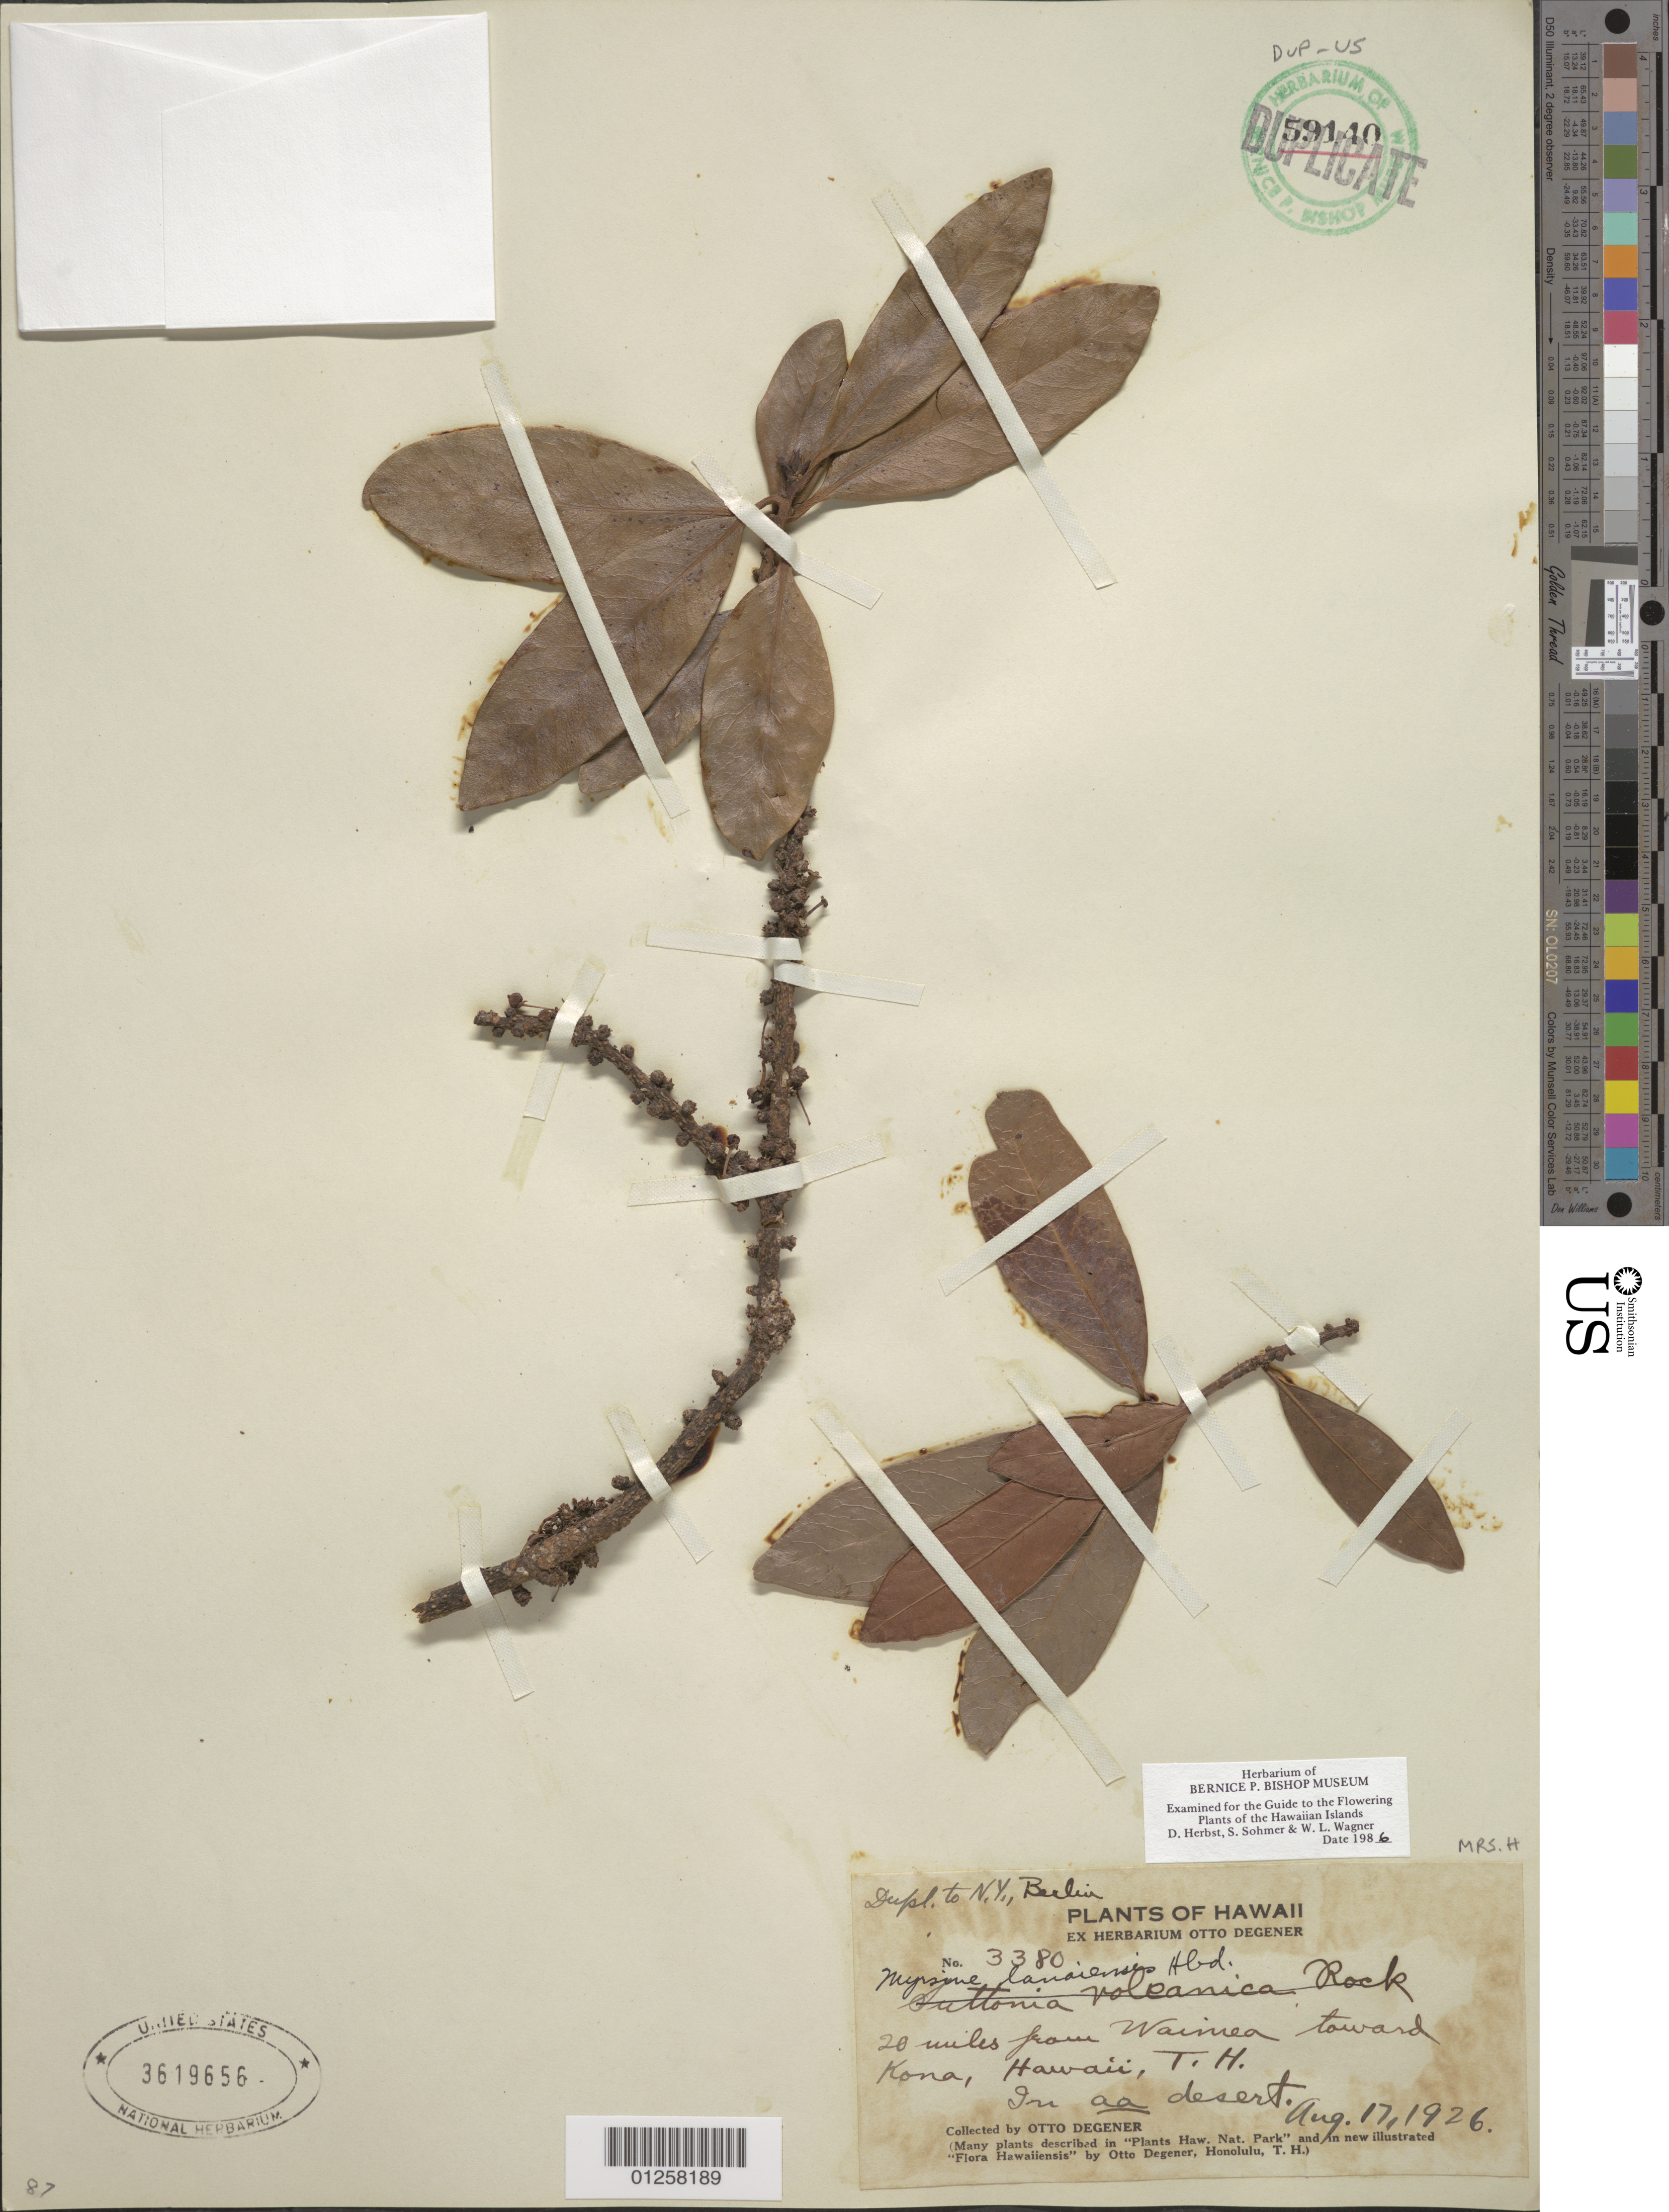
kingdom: Plantae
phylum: Tracheophyta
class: Magnoliopsida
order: Ericales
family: Primulaceae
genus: Myrsine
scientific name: Myrsine lanaiensis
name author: Hillebr.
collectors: O. Degener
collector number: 3380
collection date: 1926-08-17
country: United States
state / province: Hawaii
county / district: Hawaii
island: Hawaii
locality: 20 miles from Waimea toward Kona.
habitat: In desert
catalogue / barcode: US 3619656